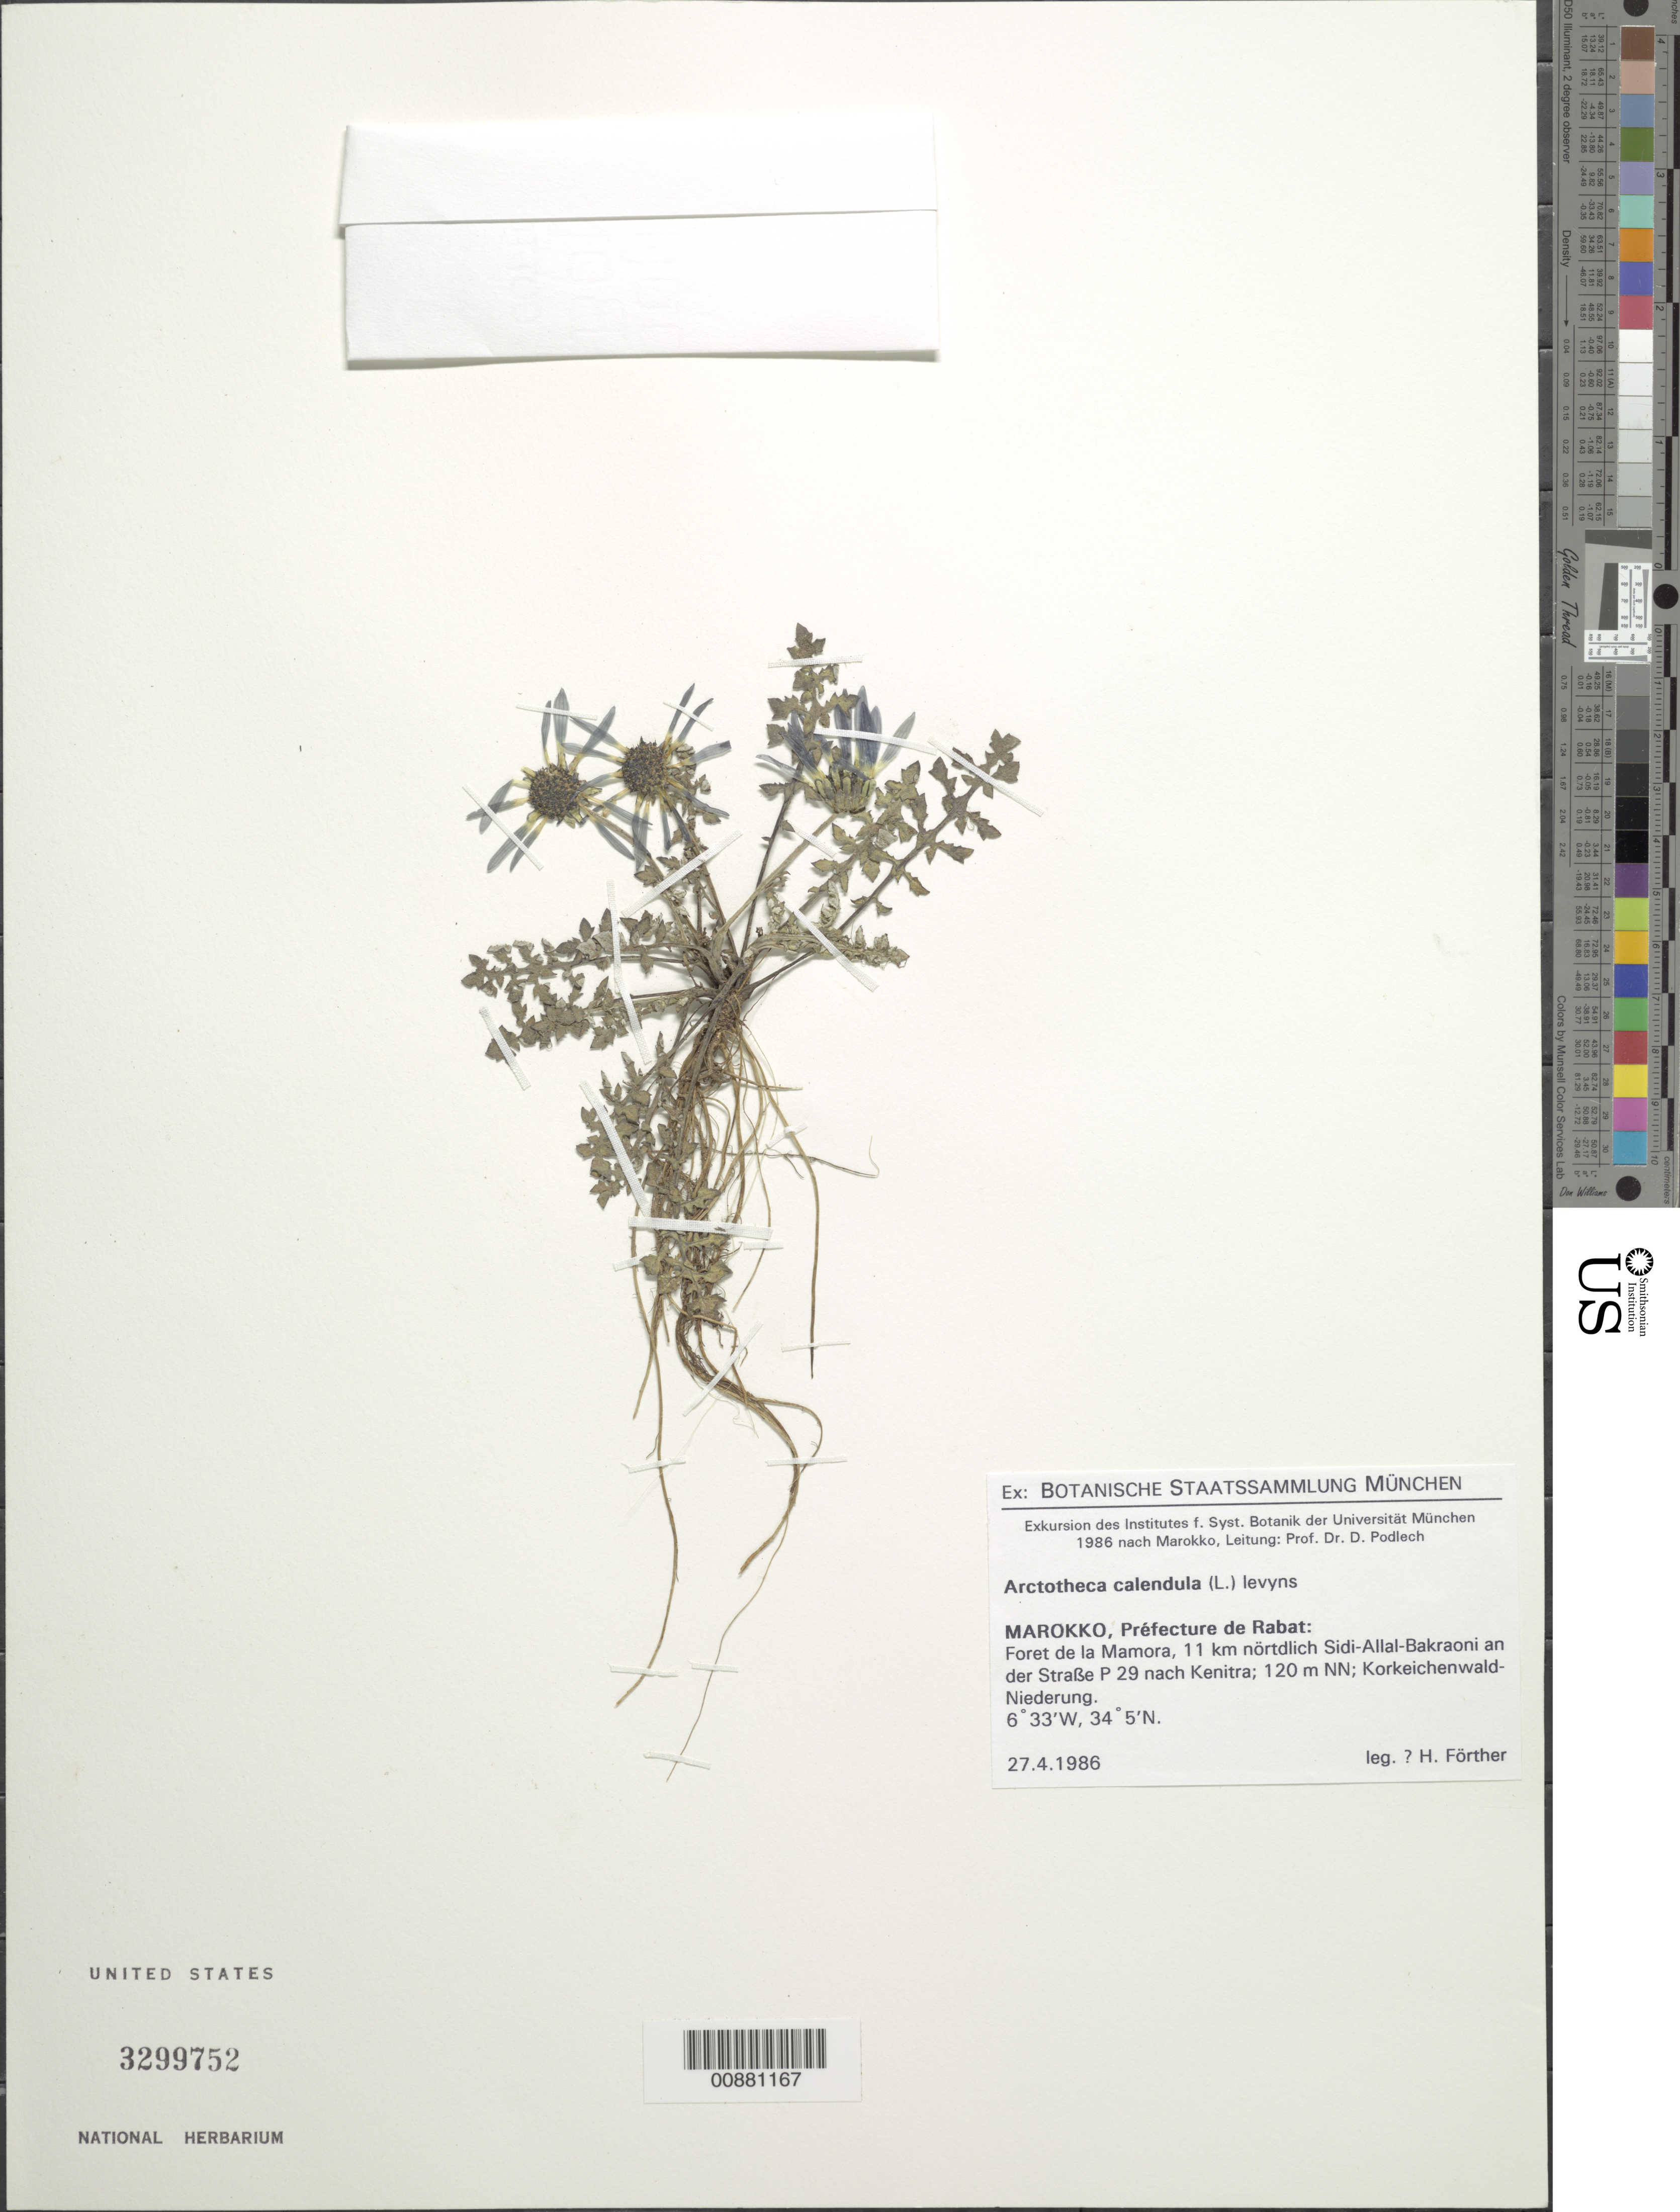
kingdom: Plantae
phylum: Tracheophyta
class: Magnoliopsida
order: Asterales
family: Asteraceae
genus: Arctotheca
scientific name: Arctotheca calendula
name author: (L.) Levyns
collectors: H. Fôrther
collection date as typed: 27 April 1986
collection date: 1986-04-27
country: Morocco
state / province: Rabat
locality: Marokko, Prefecture de Rabat; Foret de la Mamora, 11 km nortlich Sidi-Allal-Bakraoni an de StraBe P 29 nach Kenitra; 120m NN; Korkeichenwald-Niederung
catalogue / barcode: US 3299752